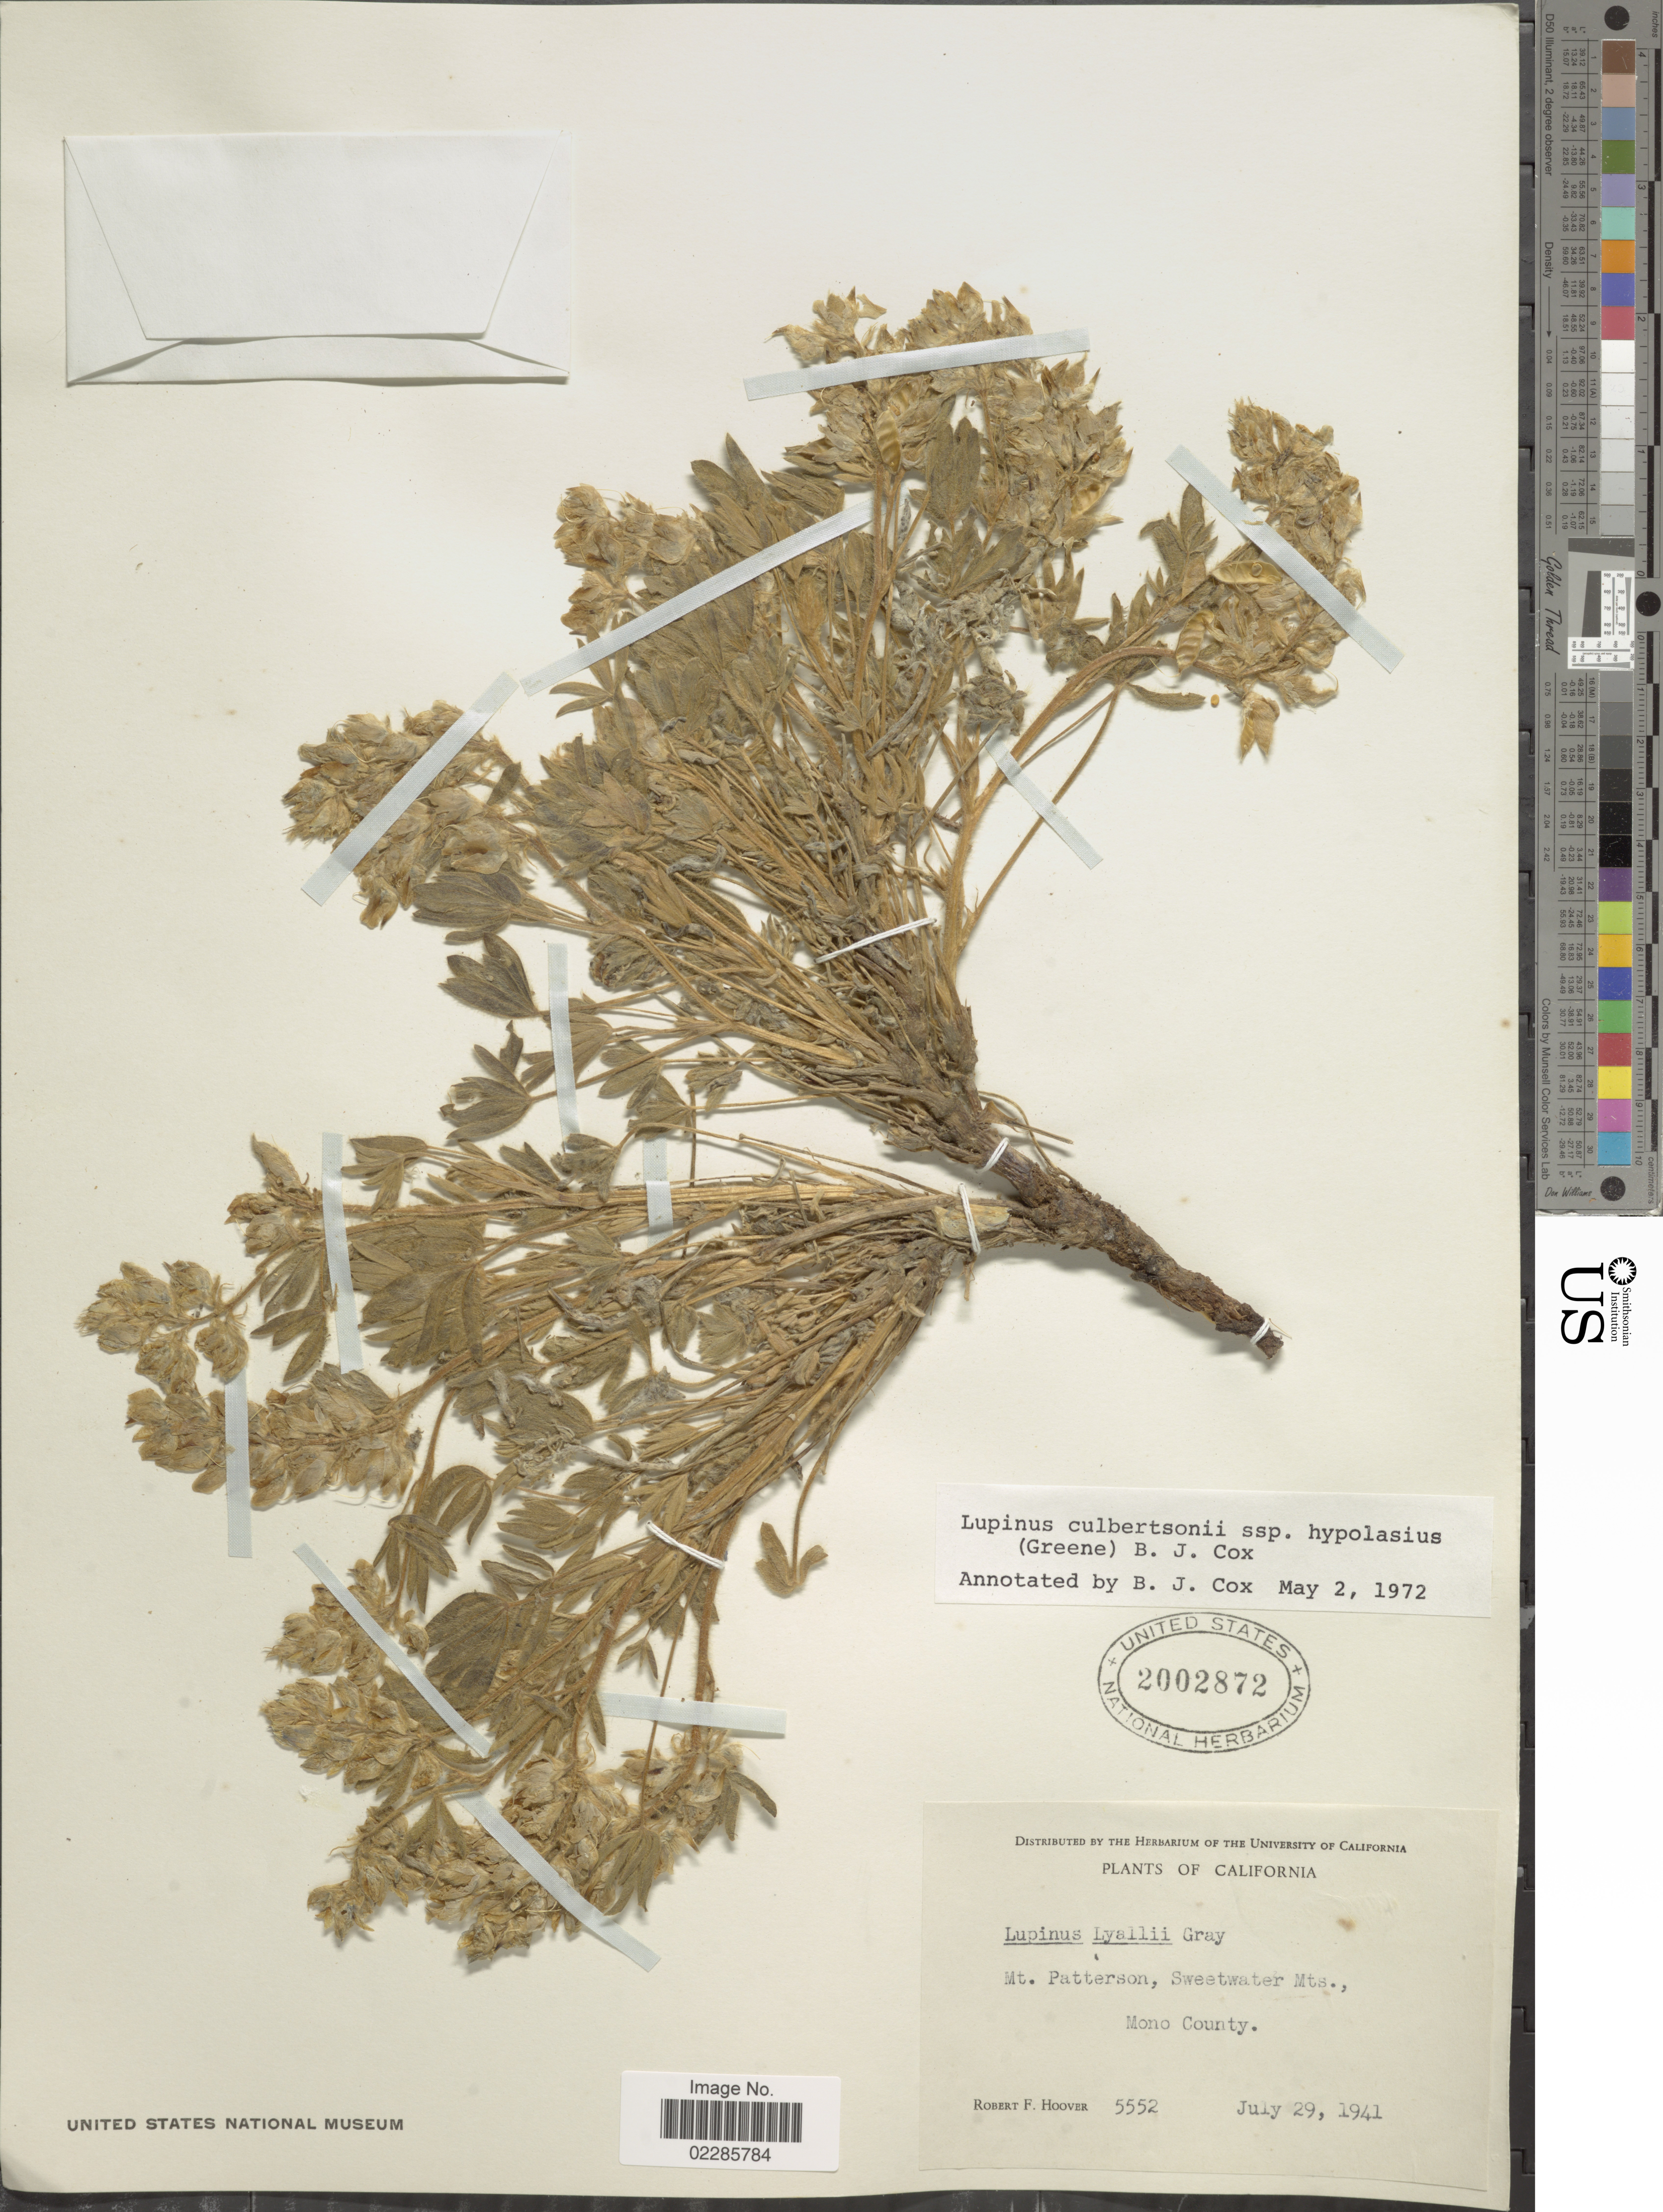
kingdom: Plantae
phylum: Tracheophyta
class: Magnoliopsida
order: Fabales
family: Fabaceae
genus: Lupinus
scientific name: Lupinus culbertsonii subsp. hypolasius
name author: (Greene) B.J. Cox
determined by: Cox, B. J.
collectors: R. F. Hoover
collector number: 5552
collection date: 1941-07-29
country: United States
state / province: California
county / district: Mono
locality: Mt Patterson, Sweetwater Mts., Mono County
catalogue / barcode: US 2002872